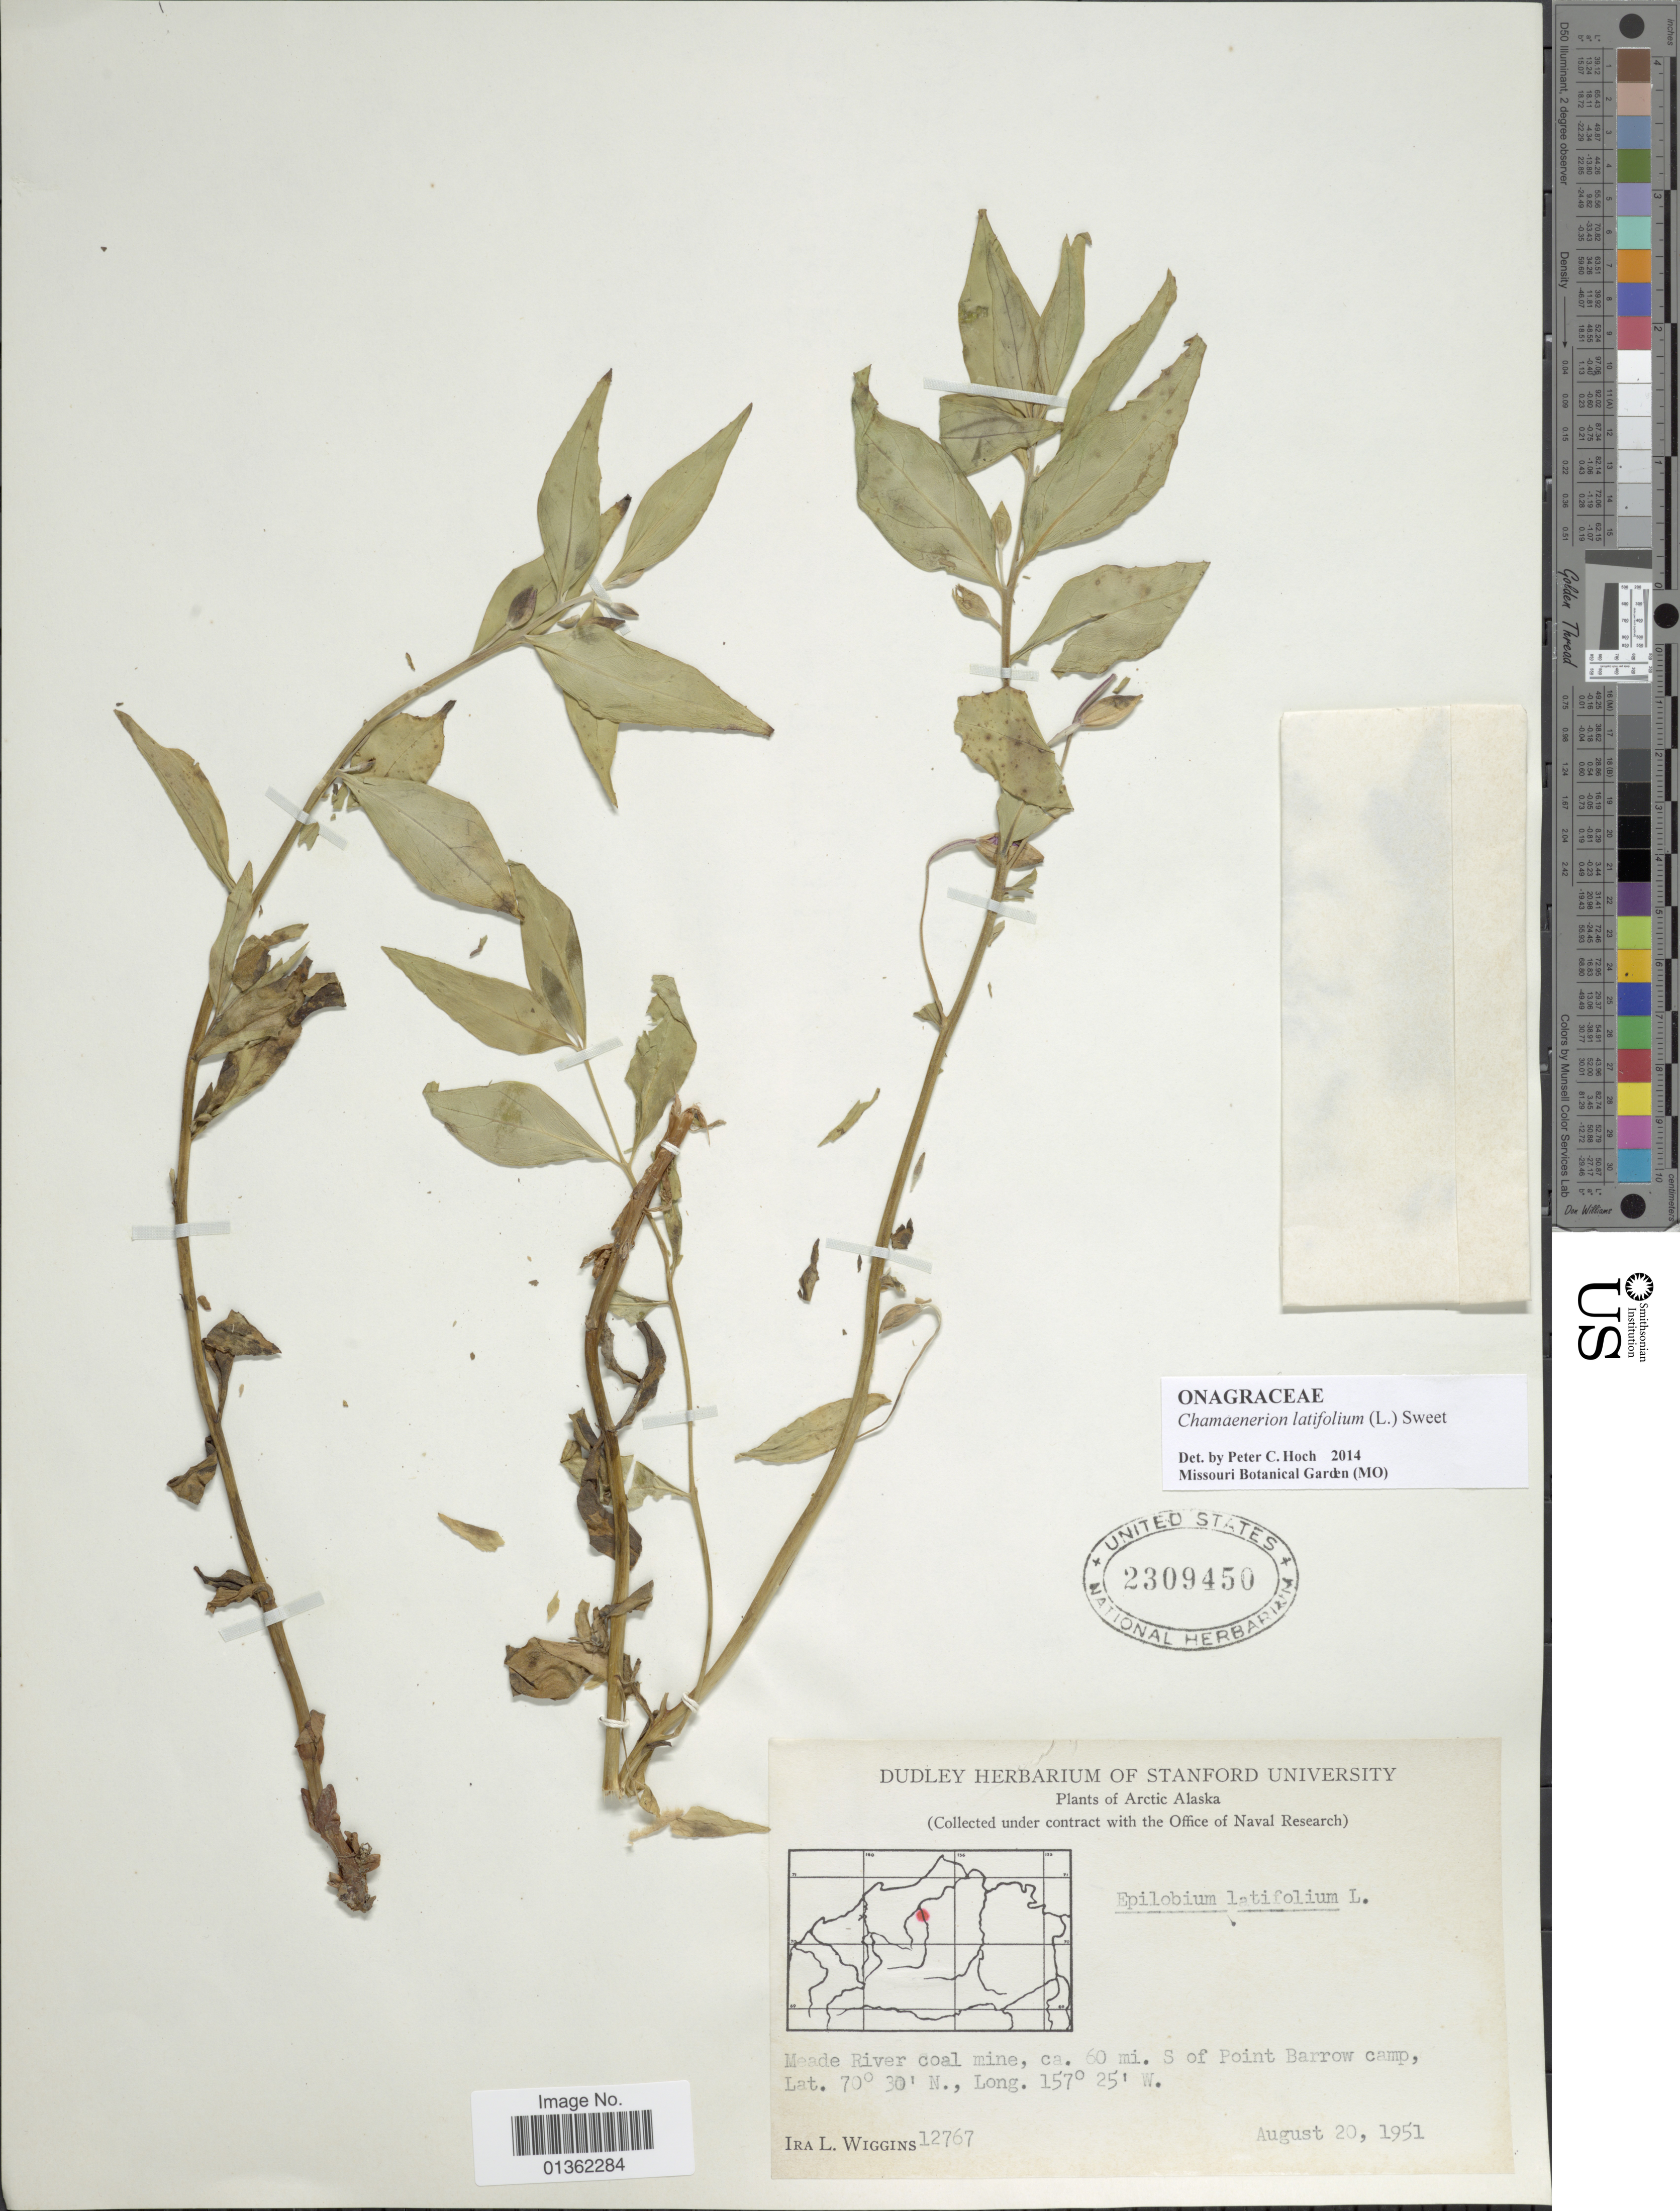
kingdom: Plantae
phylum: Tracheophyta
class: Magnoliopsida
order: Myrtales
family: Onagraceae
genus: Chamaenerion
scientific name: Chamaenerion latifolium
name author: (L.) Th. Fr. & Lange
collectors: I. L. Wiggins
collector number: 12767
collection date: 1951-08-20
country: United States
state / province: Alaska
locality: Arctic Alaska. Meade River coal mine, ca. 60 mi. S of Point Barrow camp.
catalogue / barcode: US 2309450